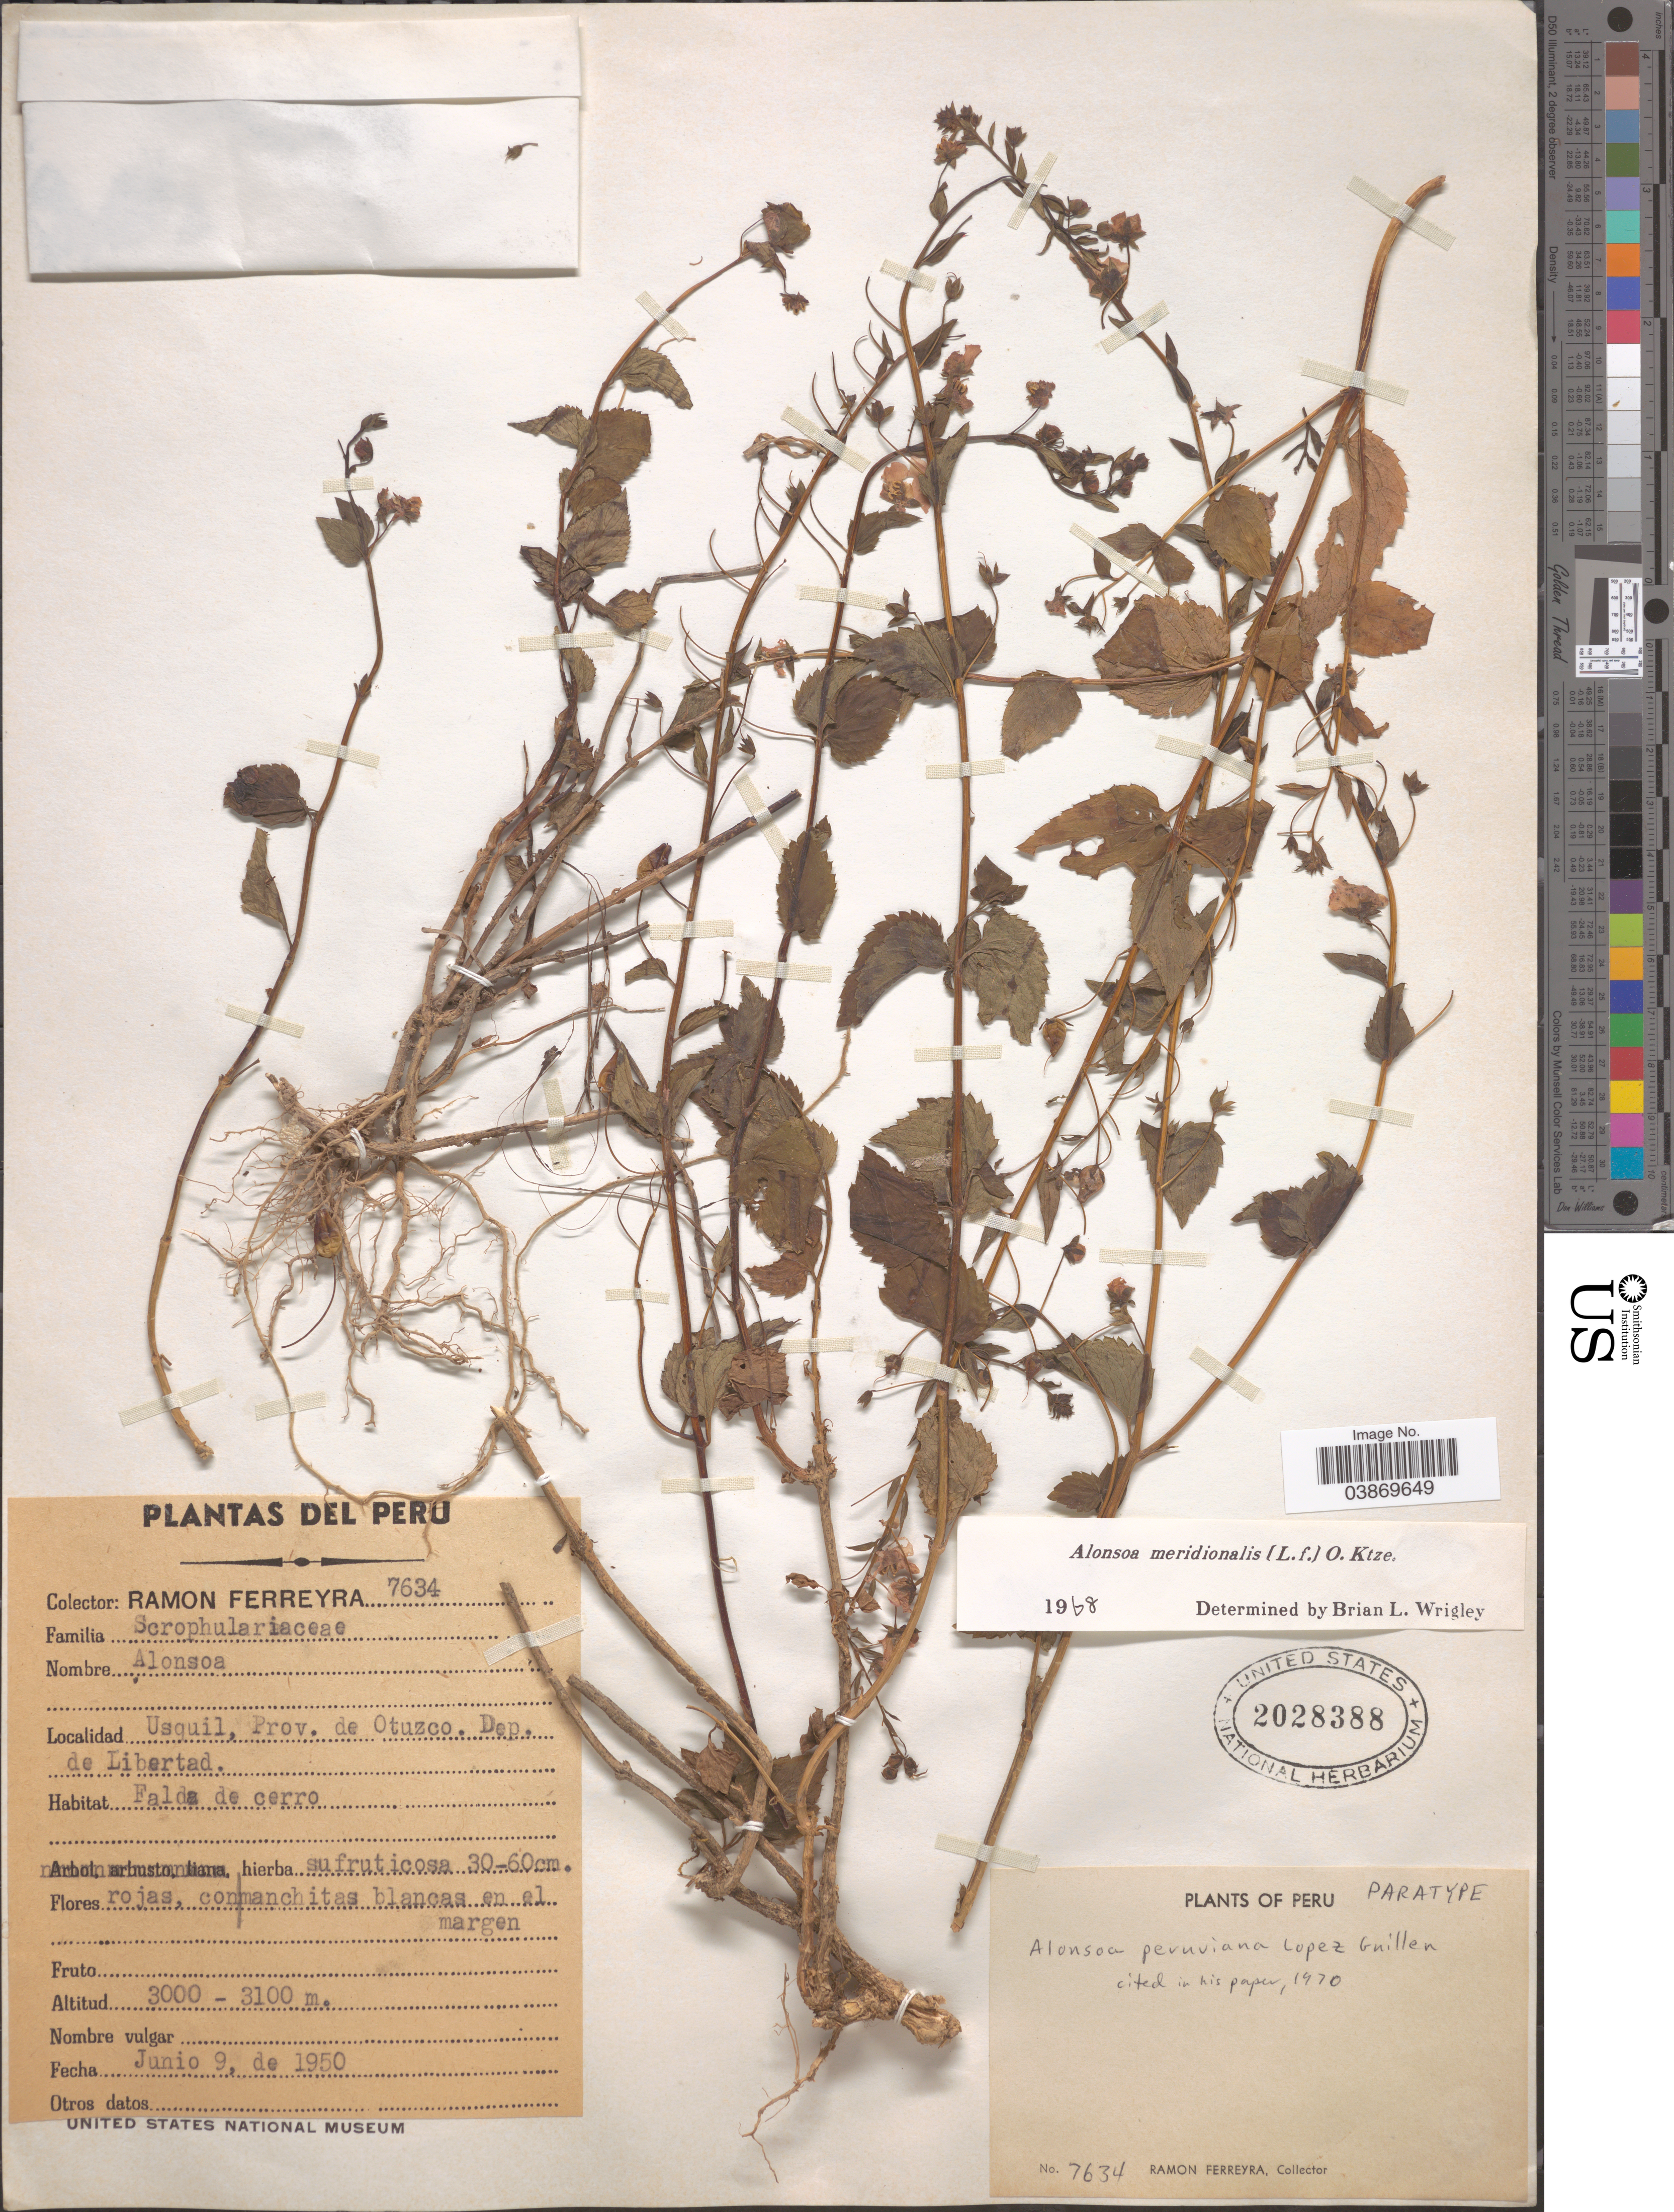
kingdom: Plantae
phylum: Tracheophyta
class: Magnoliopsida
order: Lamiales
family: Scrophulariaceae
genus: Alonsoa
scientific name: Alonsoa meridionalis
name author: (L. f.) Kuntze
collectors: R. A. Ferreyra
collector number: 7634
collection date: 1950-06-09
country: Peru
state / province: La Libertad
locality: Usquil, Prov. de Otuzco. Dep. de Libertad.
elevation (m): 3000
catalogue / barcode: US 2028388